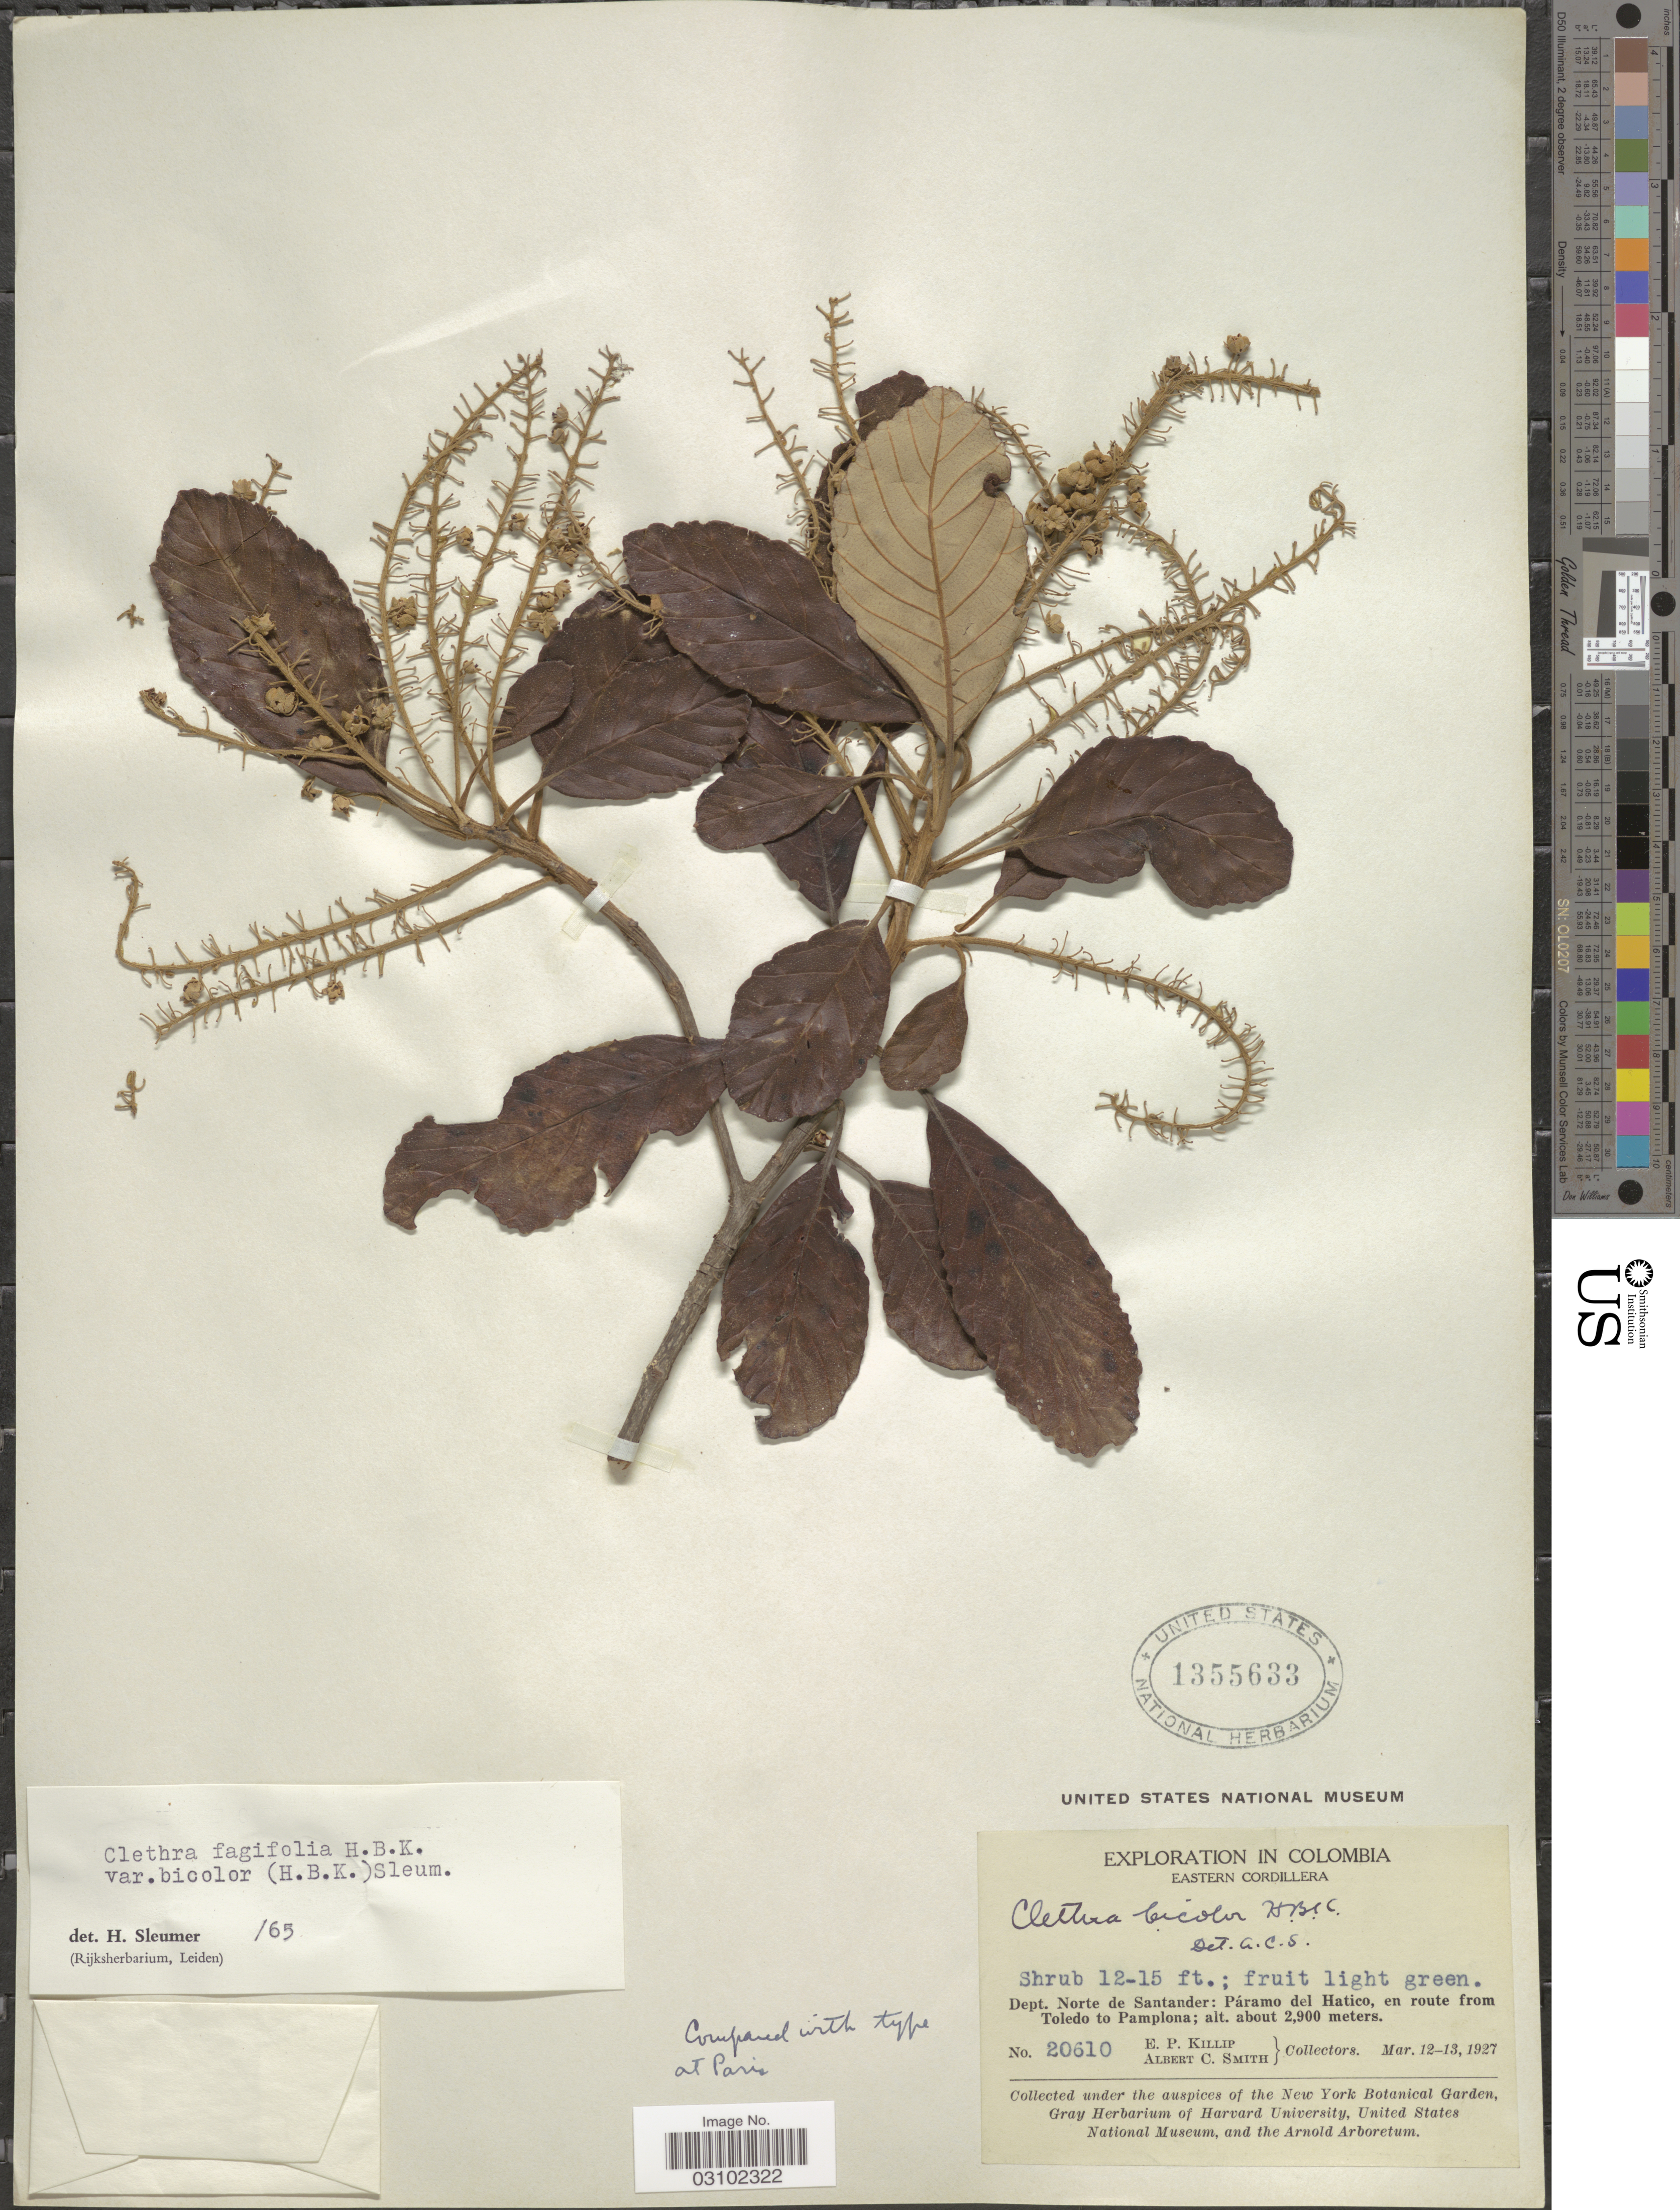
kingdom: Plantae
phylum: Tracheophyta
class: Magnoliopsida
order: Ericales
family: Clethraceae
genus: Clethra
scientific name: Clethra fagifolia var. bicolor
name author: Kunth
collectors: E. P. Killip & A. C. Smith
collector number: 20610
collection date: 1927-03-12/1927-03-13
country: Colombia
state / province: Norte de Santander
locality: Eastern Cordillera, Dept. Norde de Santander: Páramo del Hatico, en route from Toledo to Pamplona.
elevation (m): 2900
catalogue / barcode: US 1355633